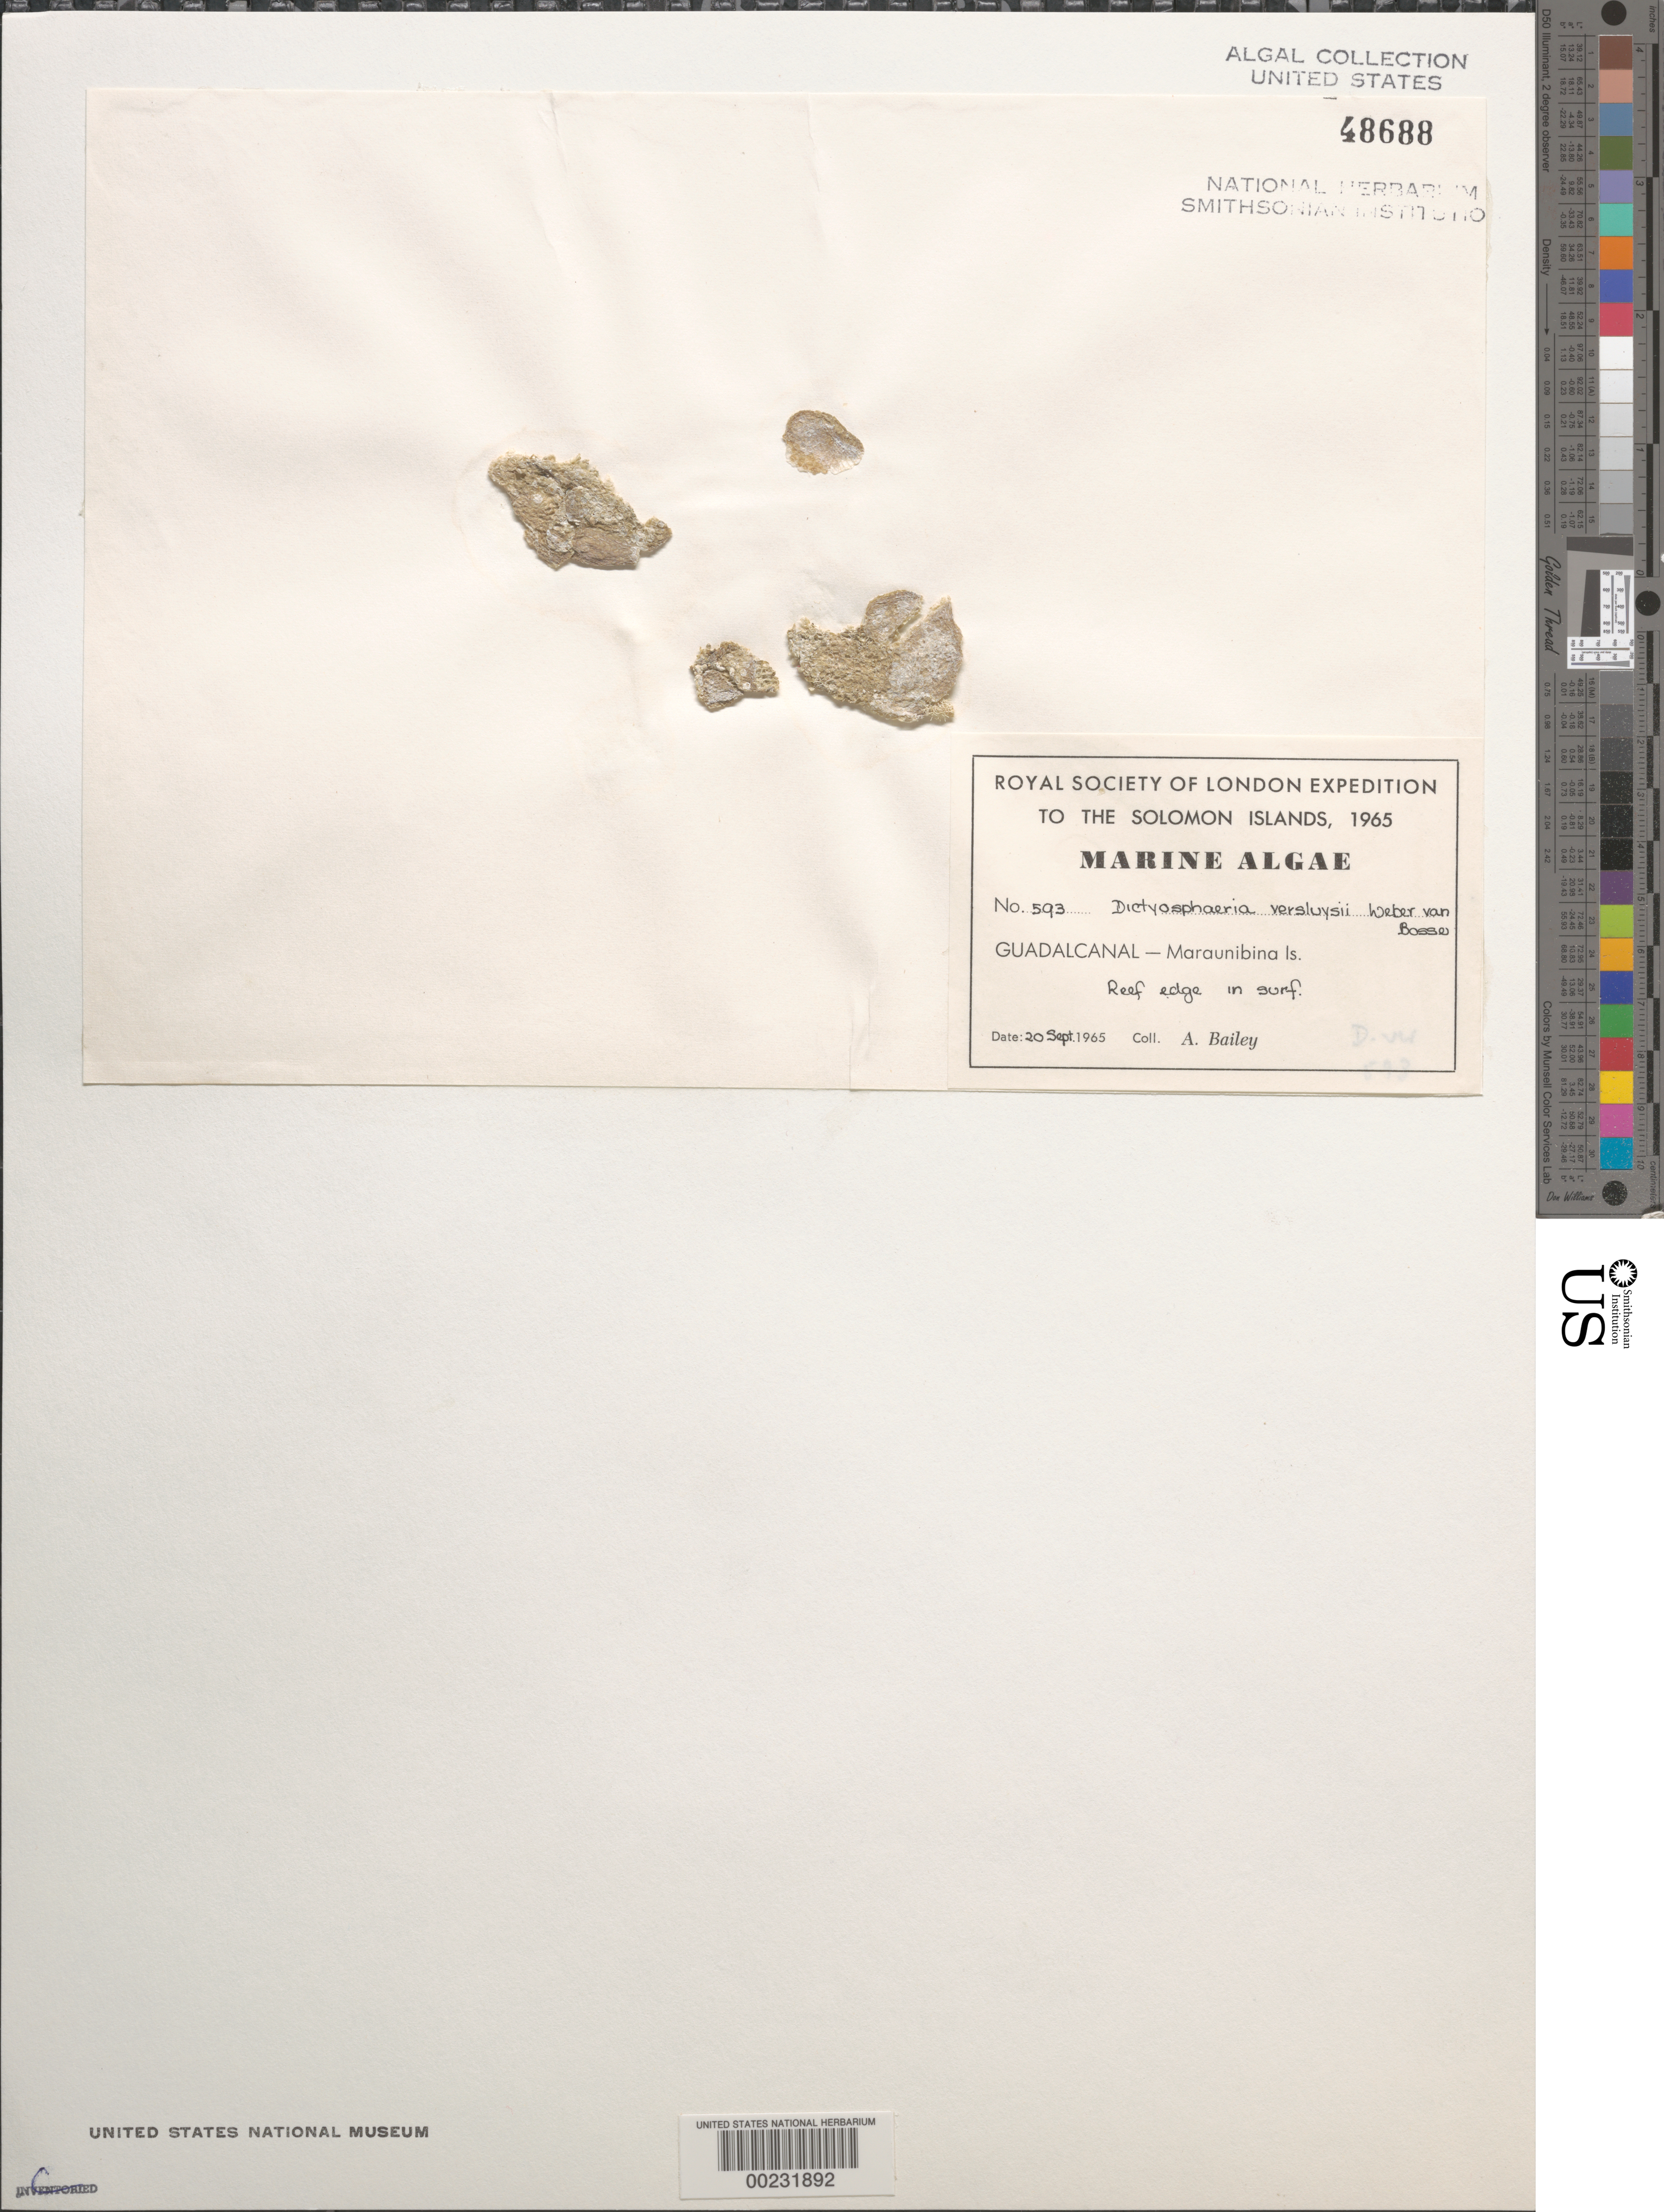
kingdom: Plantae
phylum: Chlorophyta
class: Ulvophyceae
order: Siphonocladales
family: Siphonocladaceae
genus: Dictyosphaeria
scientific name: Dictyosphaeria versluysii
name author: Weber Bosse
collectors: A. Bailey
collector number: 593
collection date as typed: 20 Sep 1965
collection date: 1965-09-20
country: Solomon Islands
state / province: Guadalcanal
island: Maraunibina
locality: Maraunibina Island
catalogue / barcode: US 48688